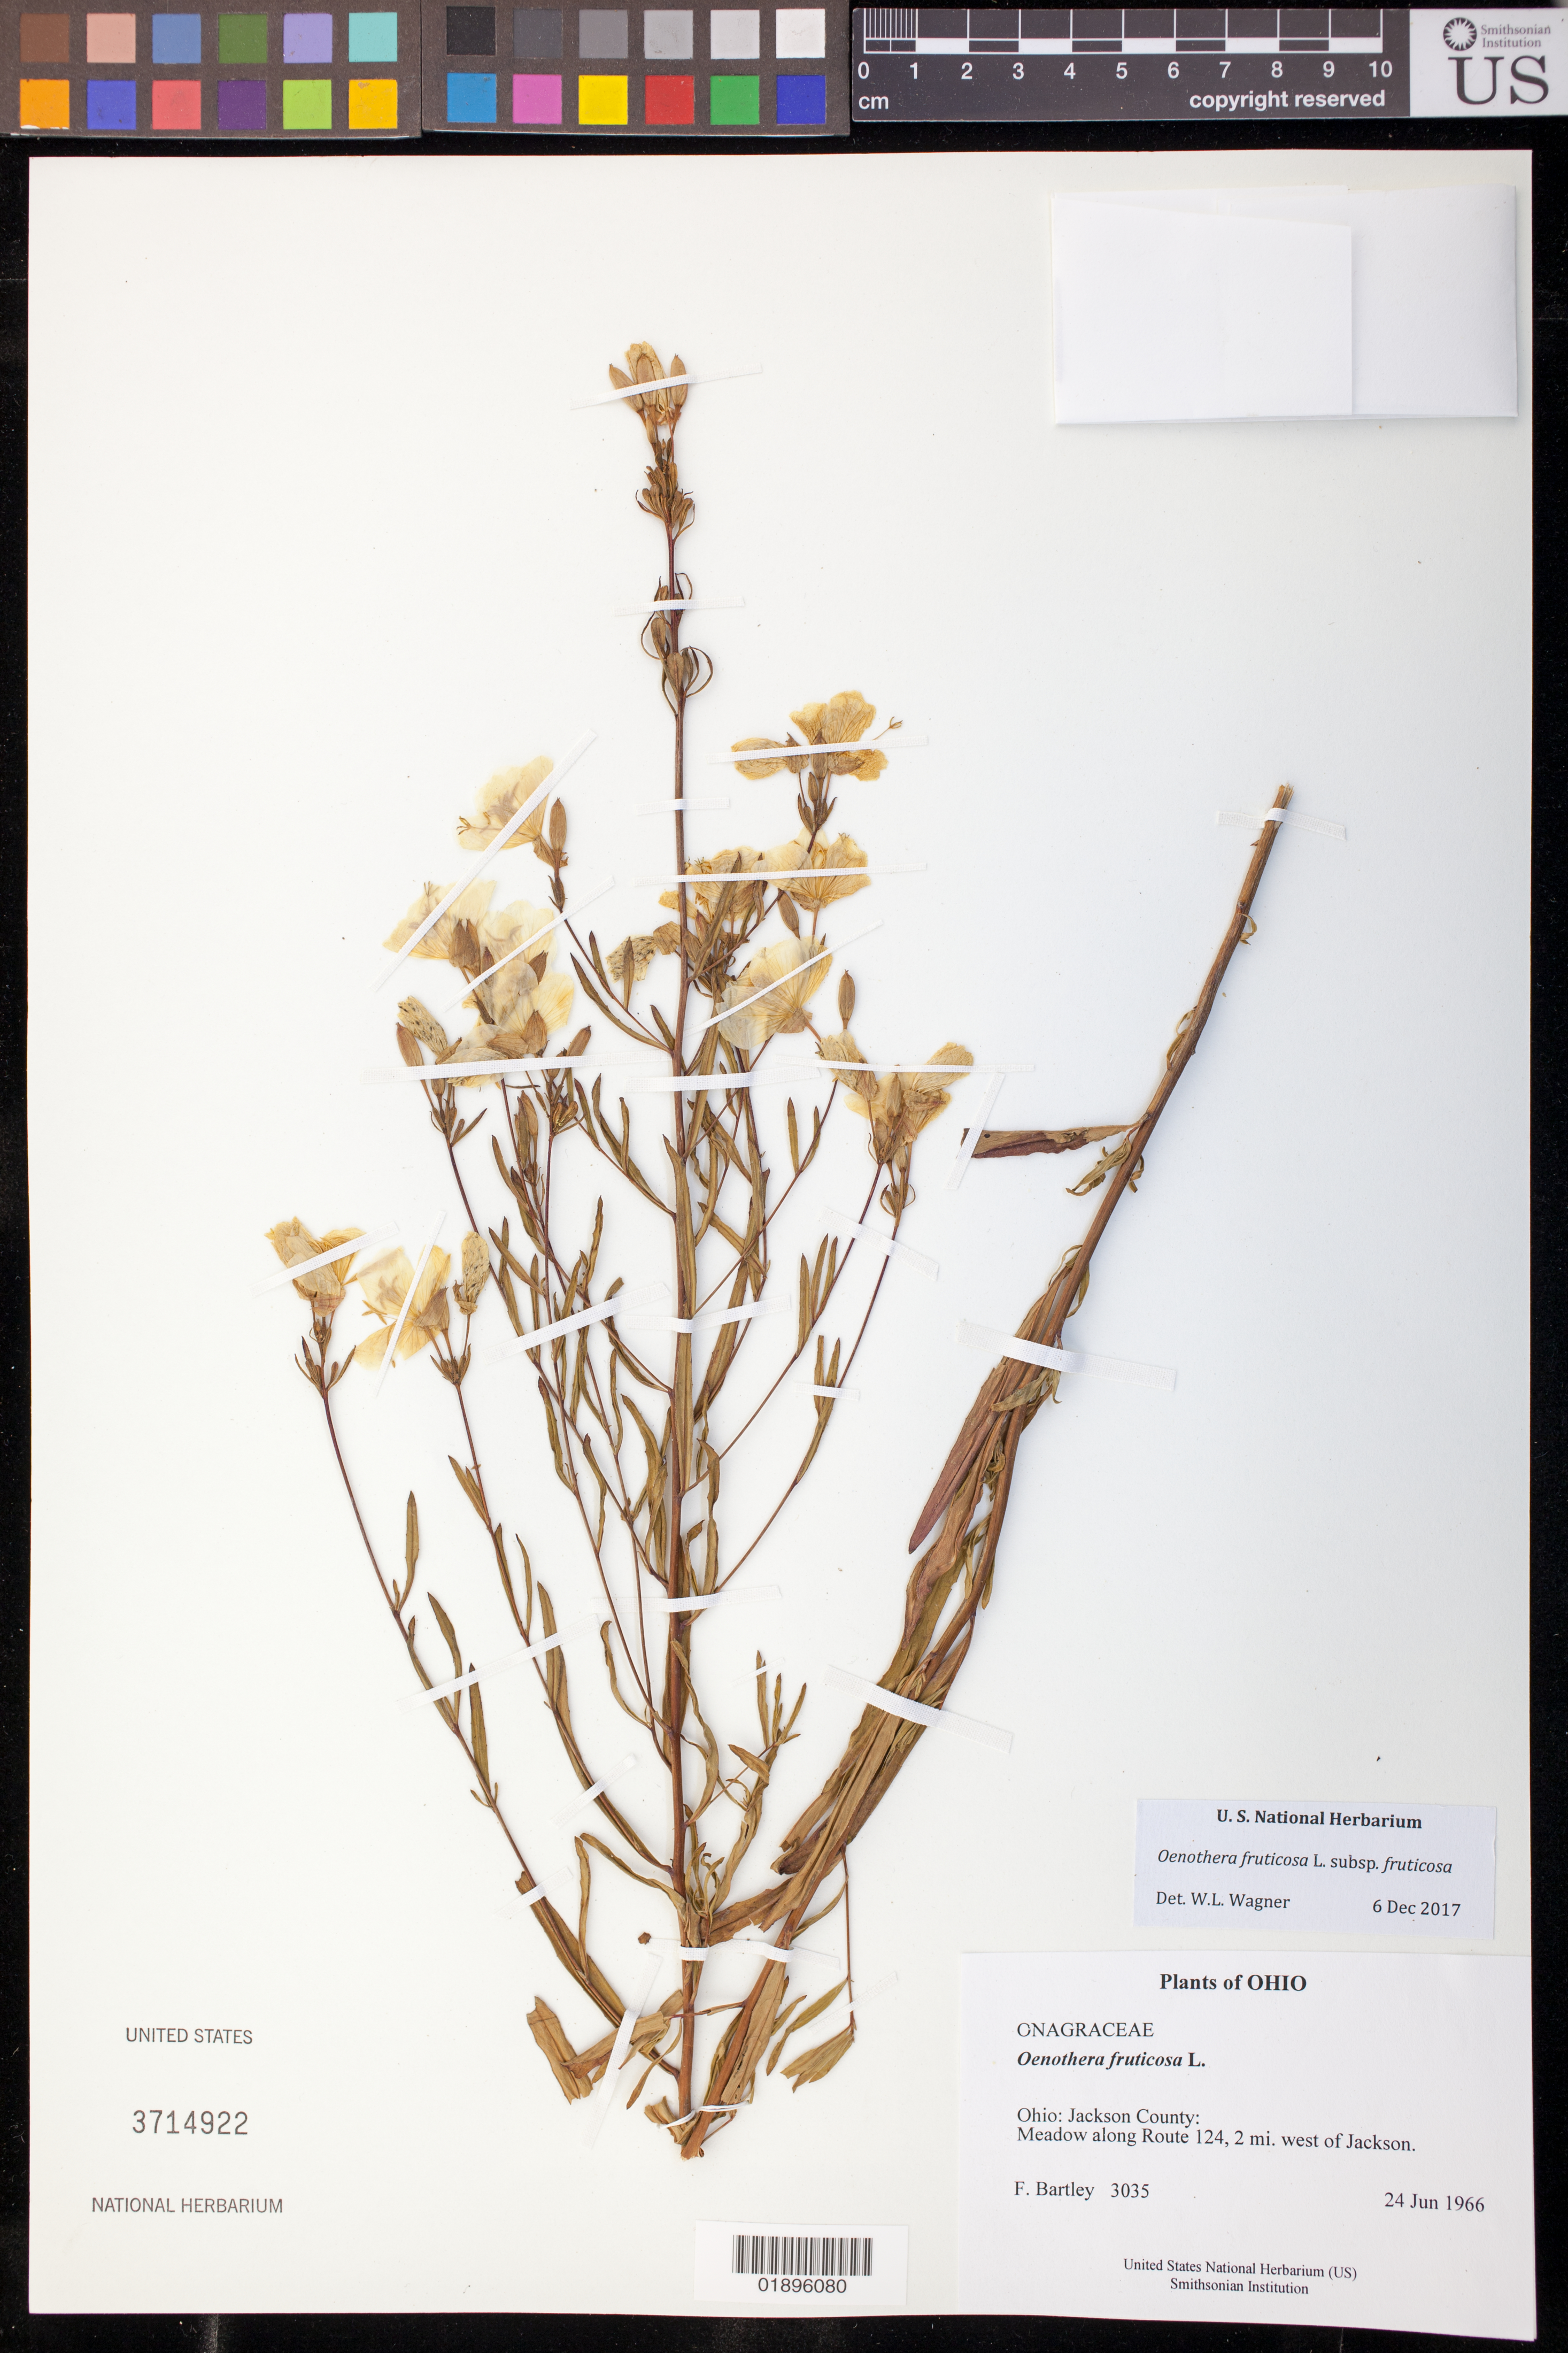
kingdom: Plantae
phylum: Tracheophyta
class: Magnoliopsida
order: Myrtales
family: Onagraceae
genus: Oenothera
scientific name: Oenothera fruticosa subsp. fruticosa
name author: L.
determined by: Wagner, W. L., (BOT), Smithsonian Institution - National Museum of Natural History (UNITED STATES)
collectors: F. Bartley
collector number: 3035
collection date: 1966-06-24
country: United States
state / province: Ohio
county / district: Jackson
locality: Along Route 124, 2 mi. west of Jackson.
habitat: Meadow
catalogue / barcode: US 3714922